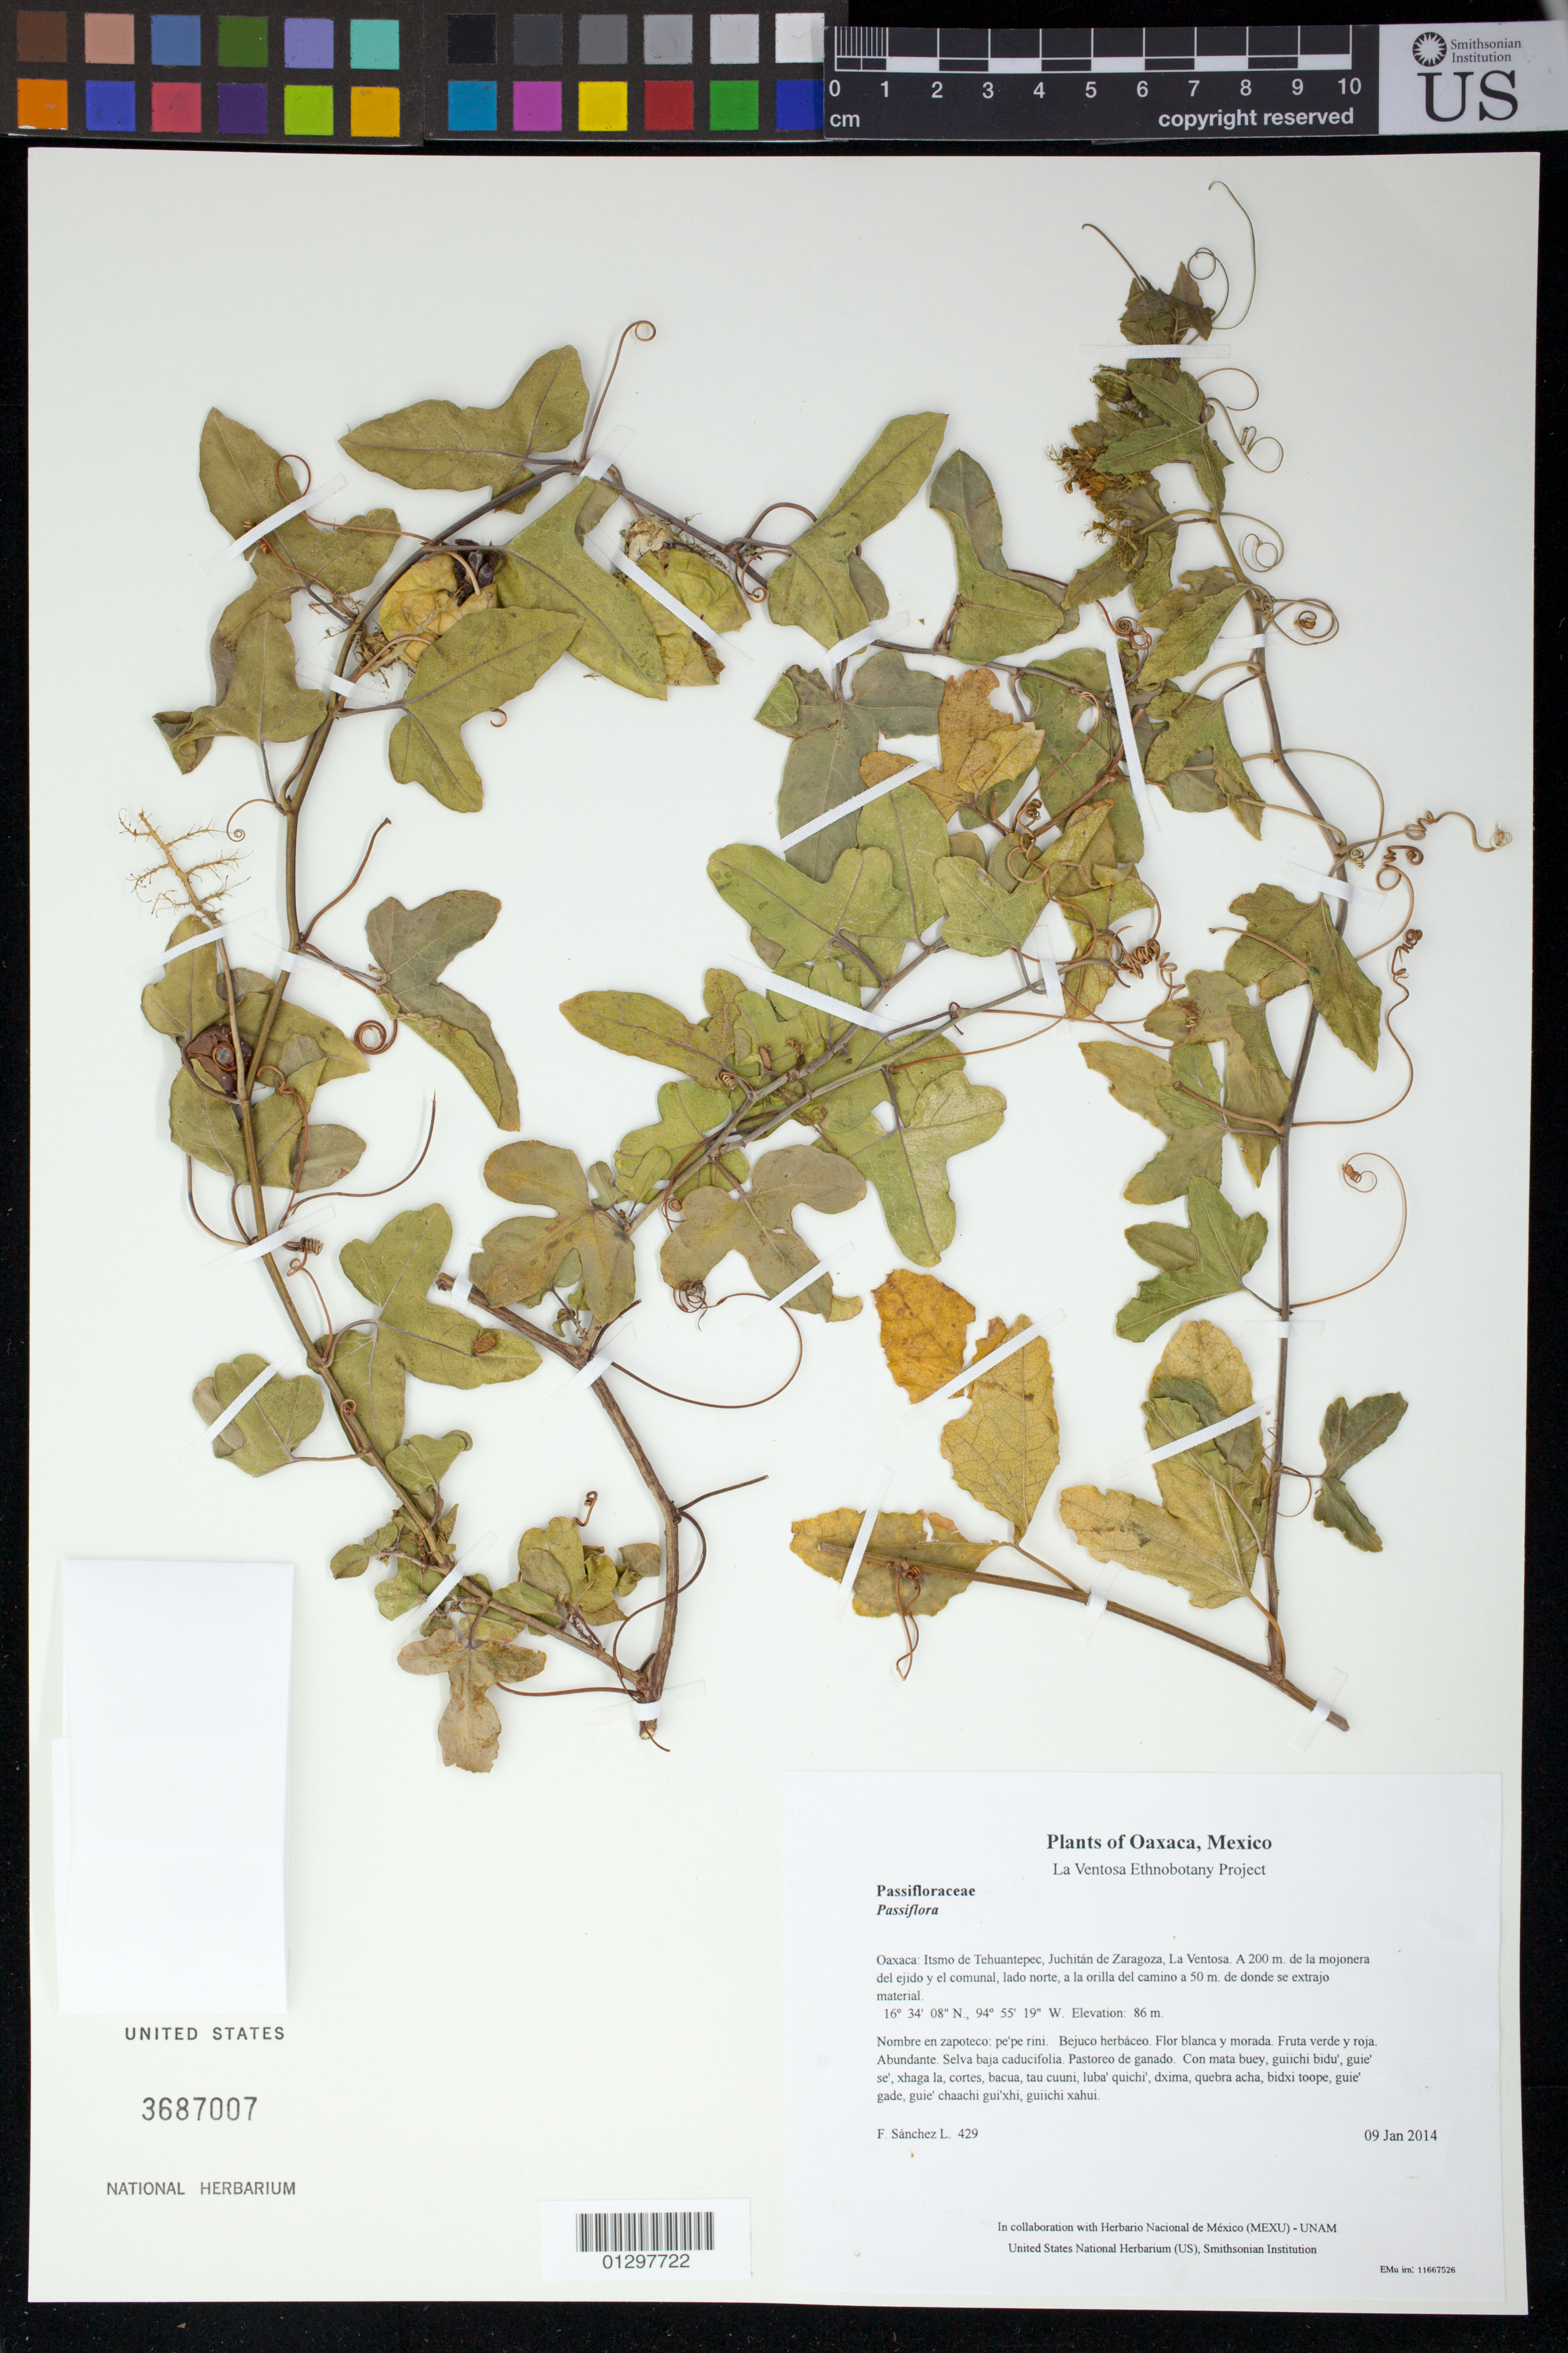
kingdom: Plantae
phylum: Tracheophyta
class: Magnoliopsida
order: Malpighiales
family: Passifloraceae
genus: Passiflora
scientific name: Passiflora hibiscifolia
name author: Lam.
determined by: Svoboda, H. T.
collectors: F. Sánchez L.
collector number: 429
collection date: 2014-01-09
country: Mexico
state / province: Oaxaca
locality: Itsmo de Tehuantepec, Juchitán de Zaragoza, La Ventosa. A 200 m. de la mojonera del ejido y el comunal, lado norte, a la orilla del camino a 50 m. de donde se extrajo material.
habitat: Selva baja caducifolia. Pastoreo de ganado.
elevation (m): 86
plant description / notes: JEBOT, MEXU, SERO, US; Luba'. Guie' naquichi' ne nagu. Cuaananaxhi naga' ne naxiña'. Stale.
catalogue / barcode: US 3687007